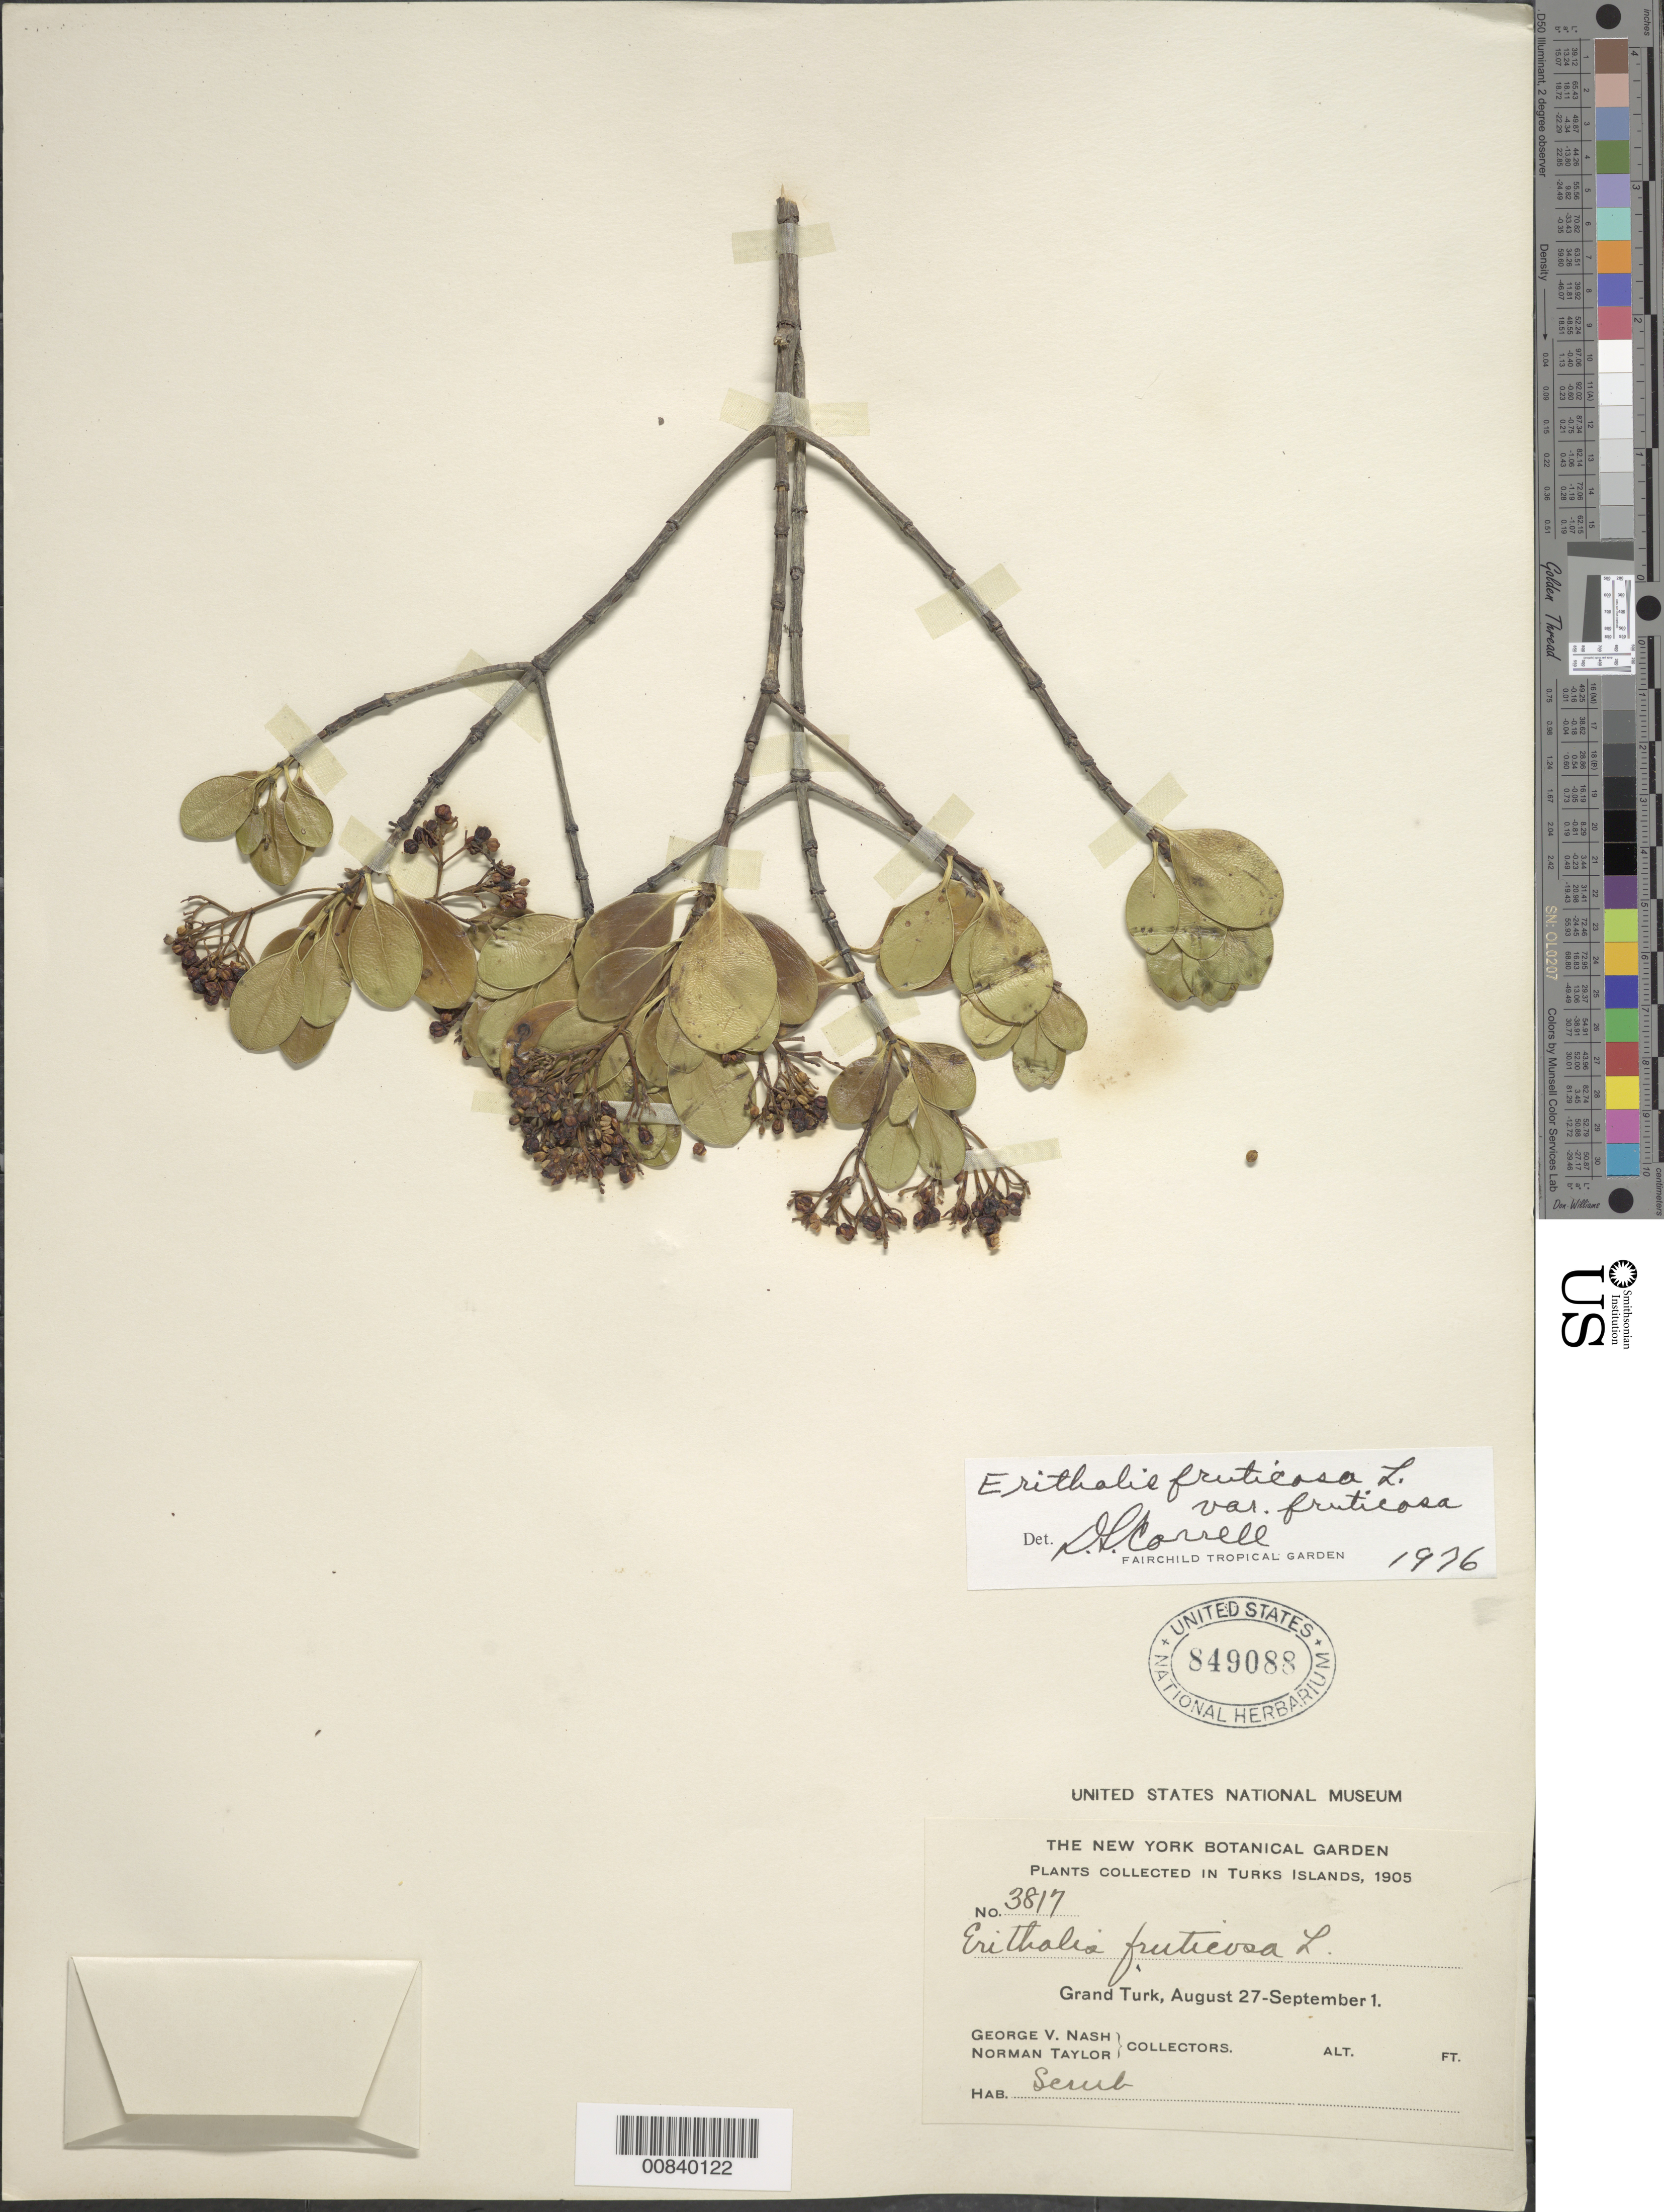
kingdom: Plantae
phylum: Tracheophyta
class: Magnoliopsida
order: Gentianales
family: Rubiaceae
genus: Erithalis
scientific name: Erithalis fruticosa var. fruticosa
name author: L.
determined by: Correll, D. S.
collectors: G. V. Nash & N. Taylor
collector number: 3817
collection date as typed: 27 Aug 1905 to 01 Sep 1905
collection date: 1905-08-27/1905-09-01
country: Turks and Caicos Islands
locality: Grand Turk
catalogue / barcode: US 849088